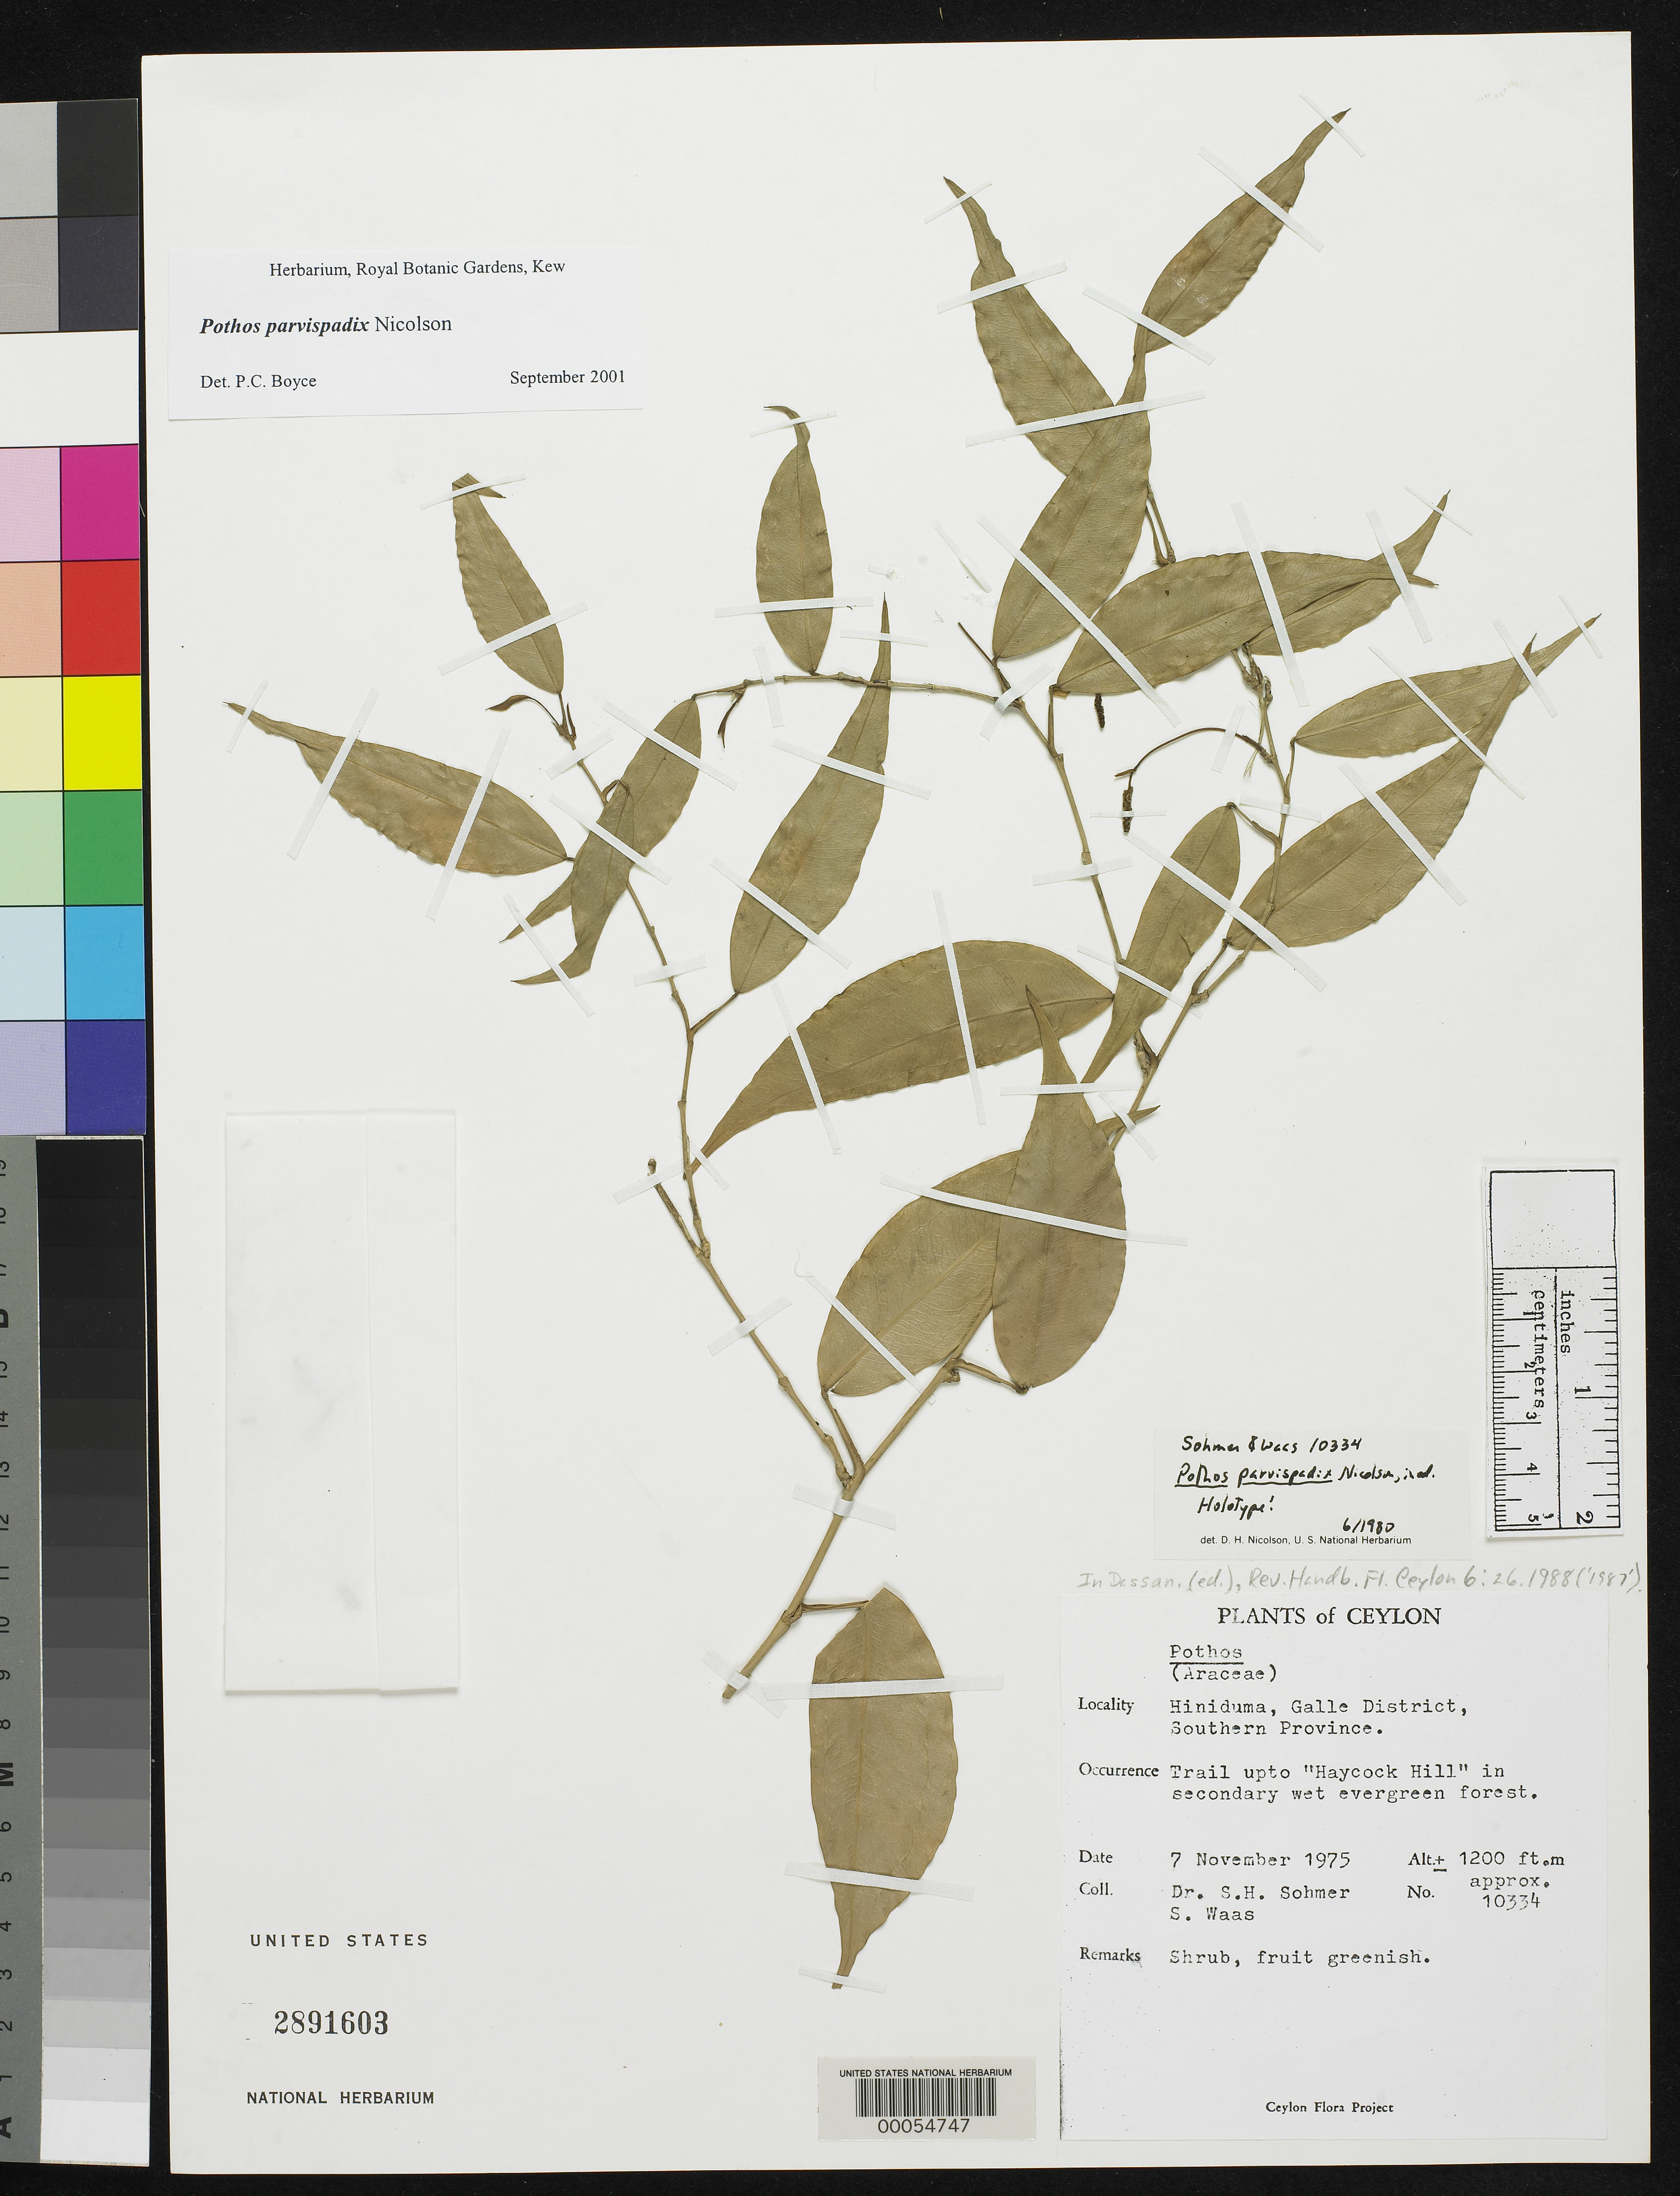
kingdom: Plantae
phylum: Tracheophyta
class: Liliopsida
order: Alismatales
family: Araceae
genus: Pothos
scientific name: Pothos parvispadix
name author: Nicolson in Dassan. & Fosberg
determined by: Nicolson, Dan H.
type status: Holotype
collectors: S. H. Sohmer & S. Waas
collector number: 10334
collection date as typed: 07 Nov 1975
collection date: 1975-11-07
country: Sri Lanka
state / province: Southern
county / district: Galle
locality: Hiniduma.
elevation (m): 366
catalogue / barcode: US 2891603